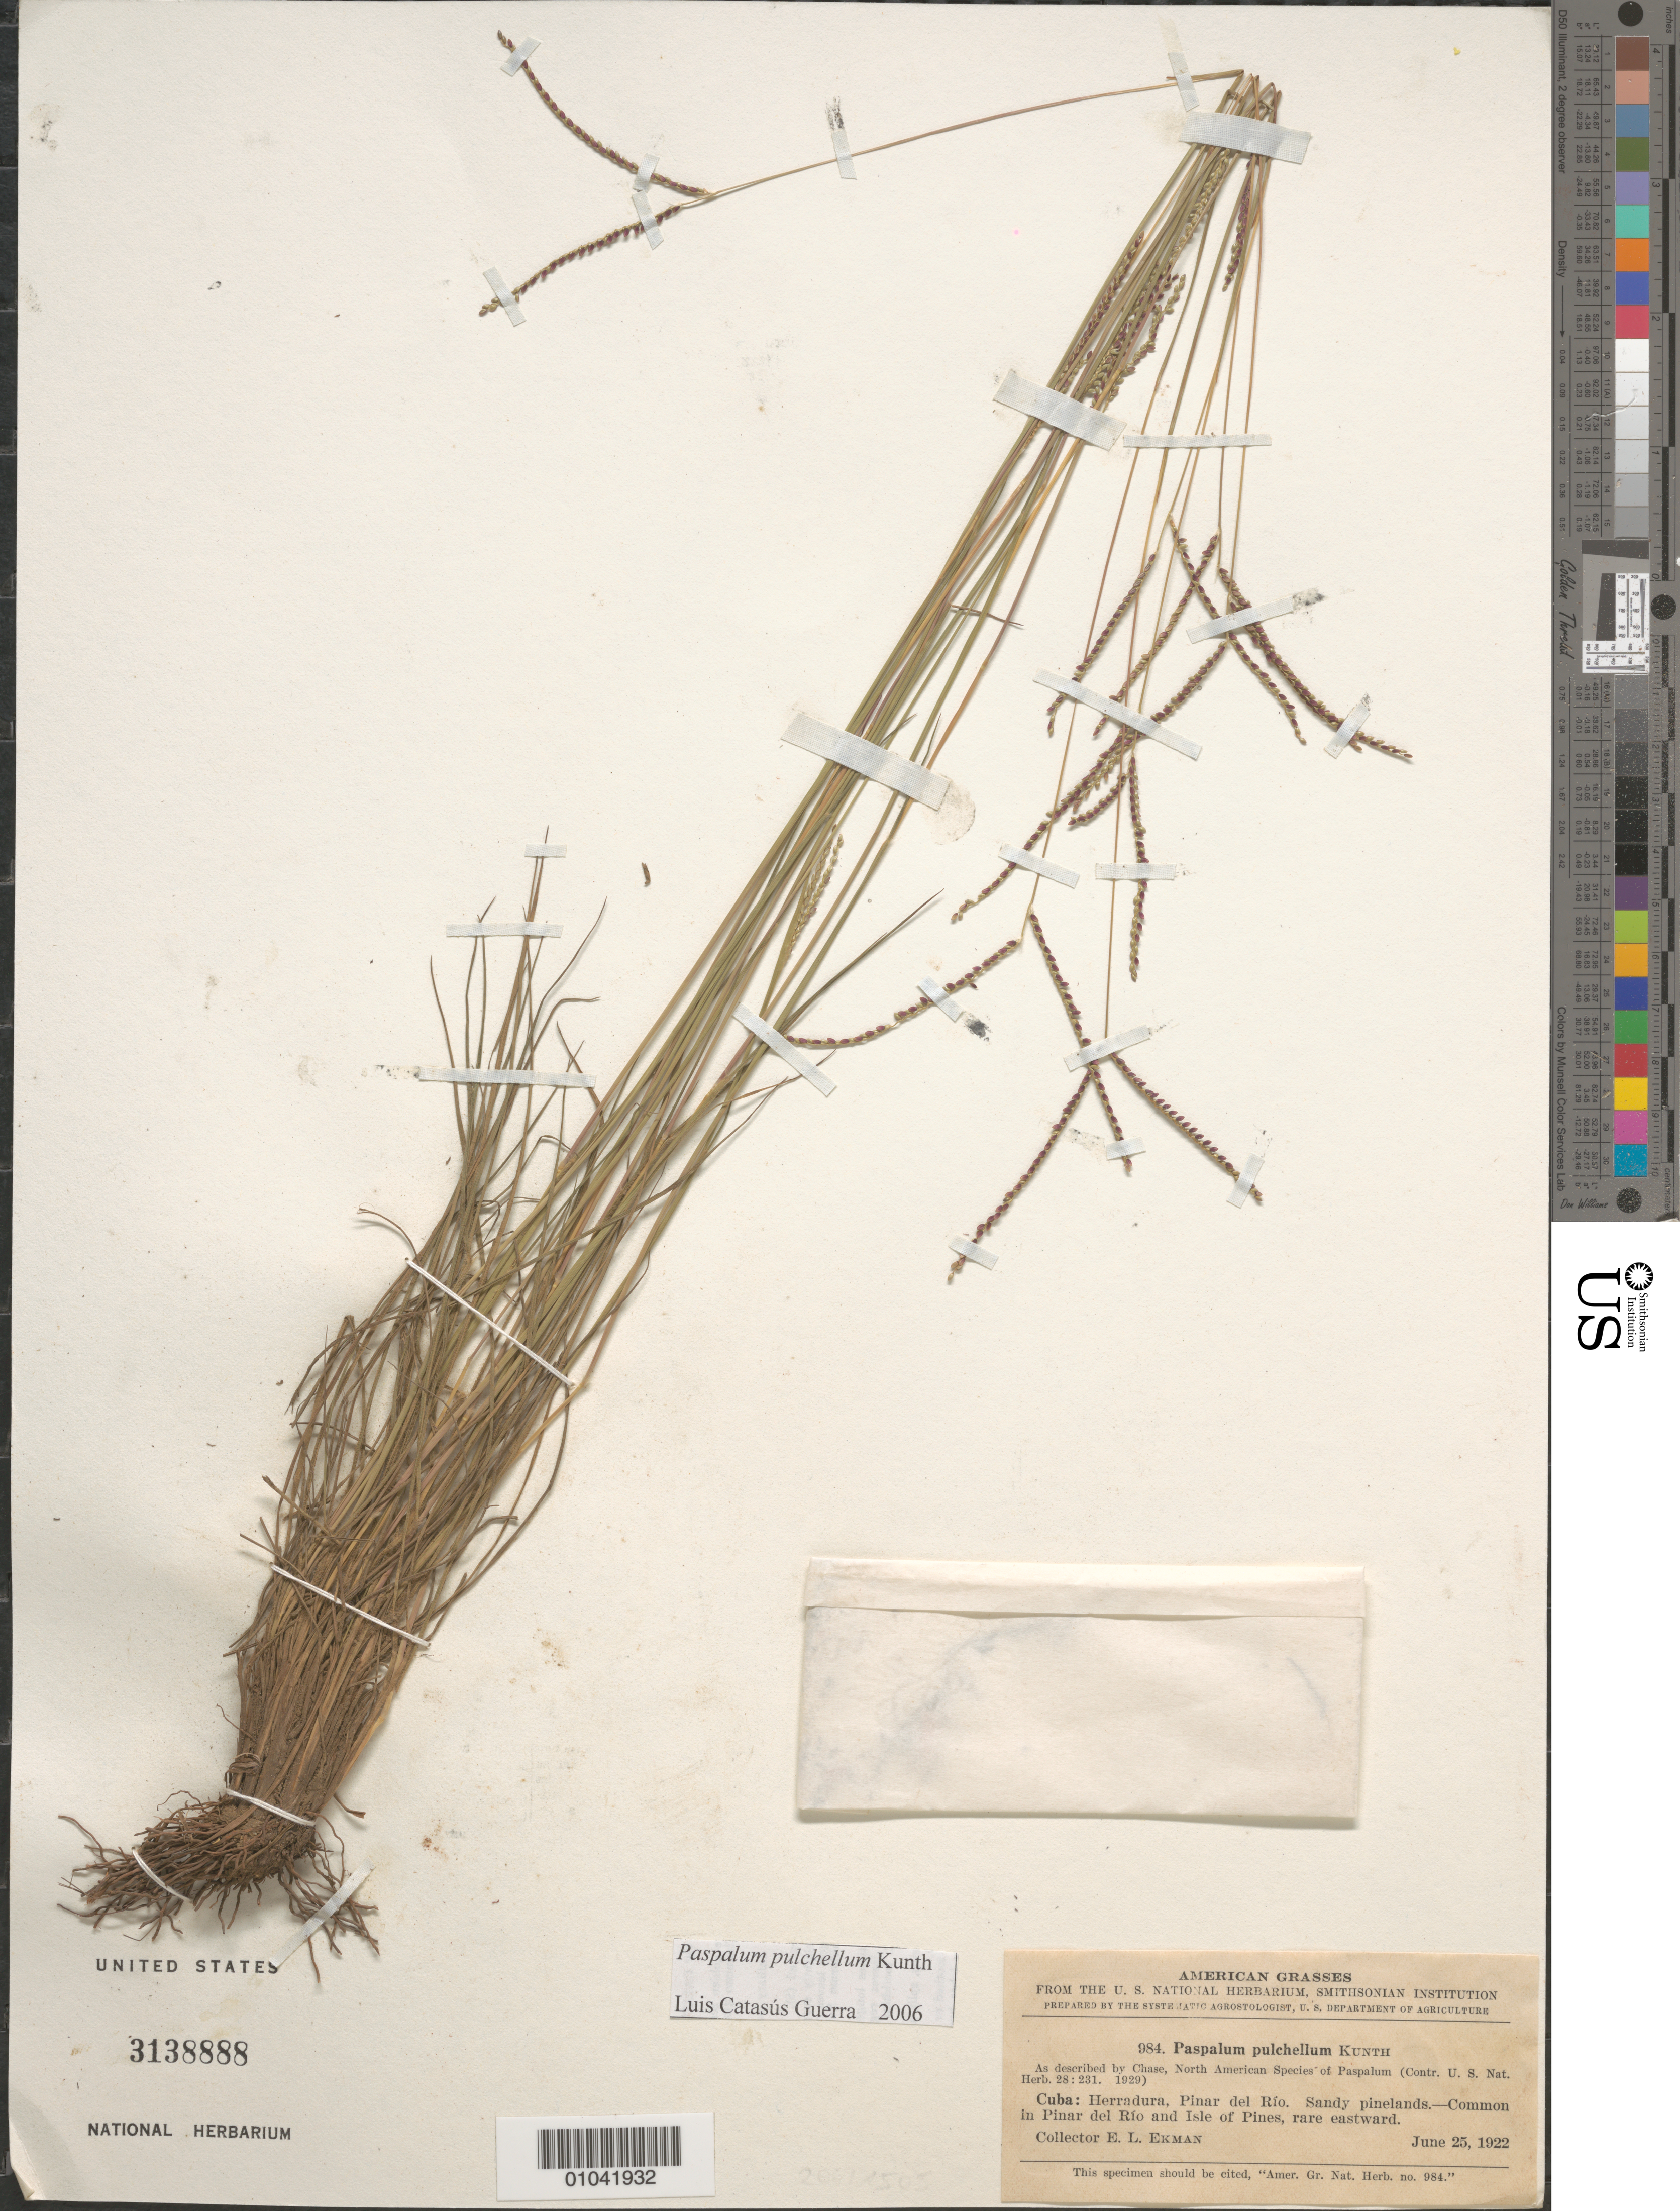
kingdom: Plantae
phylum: Tracheophyta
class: Liliopsida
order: Poales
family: Poaceae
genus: Paspalum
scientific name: Paspalum pulchellum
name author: Kunth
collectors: E. L. Ekman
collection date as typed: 25 Jun 1922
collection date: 1922-06-25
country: Cuba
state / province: Pinar del Rio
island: Cuba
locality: Herradura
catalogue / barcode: US 3138888